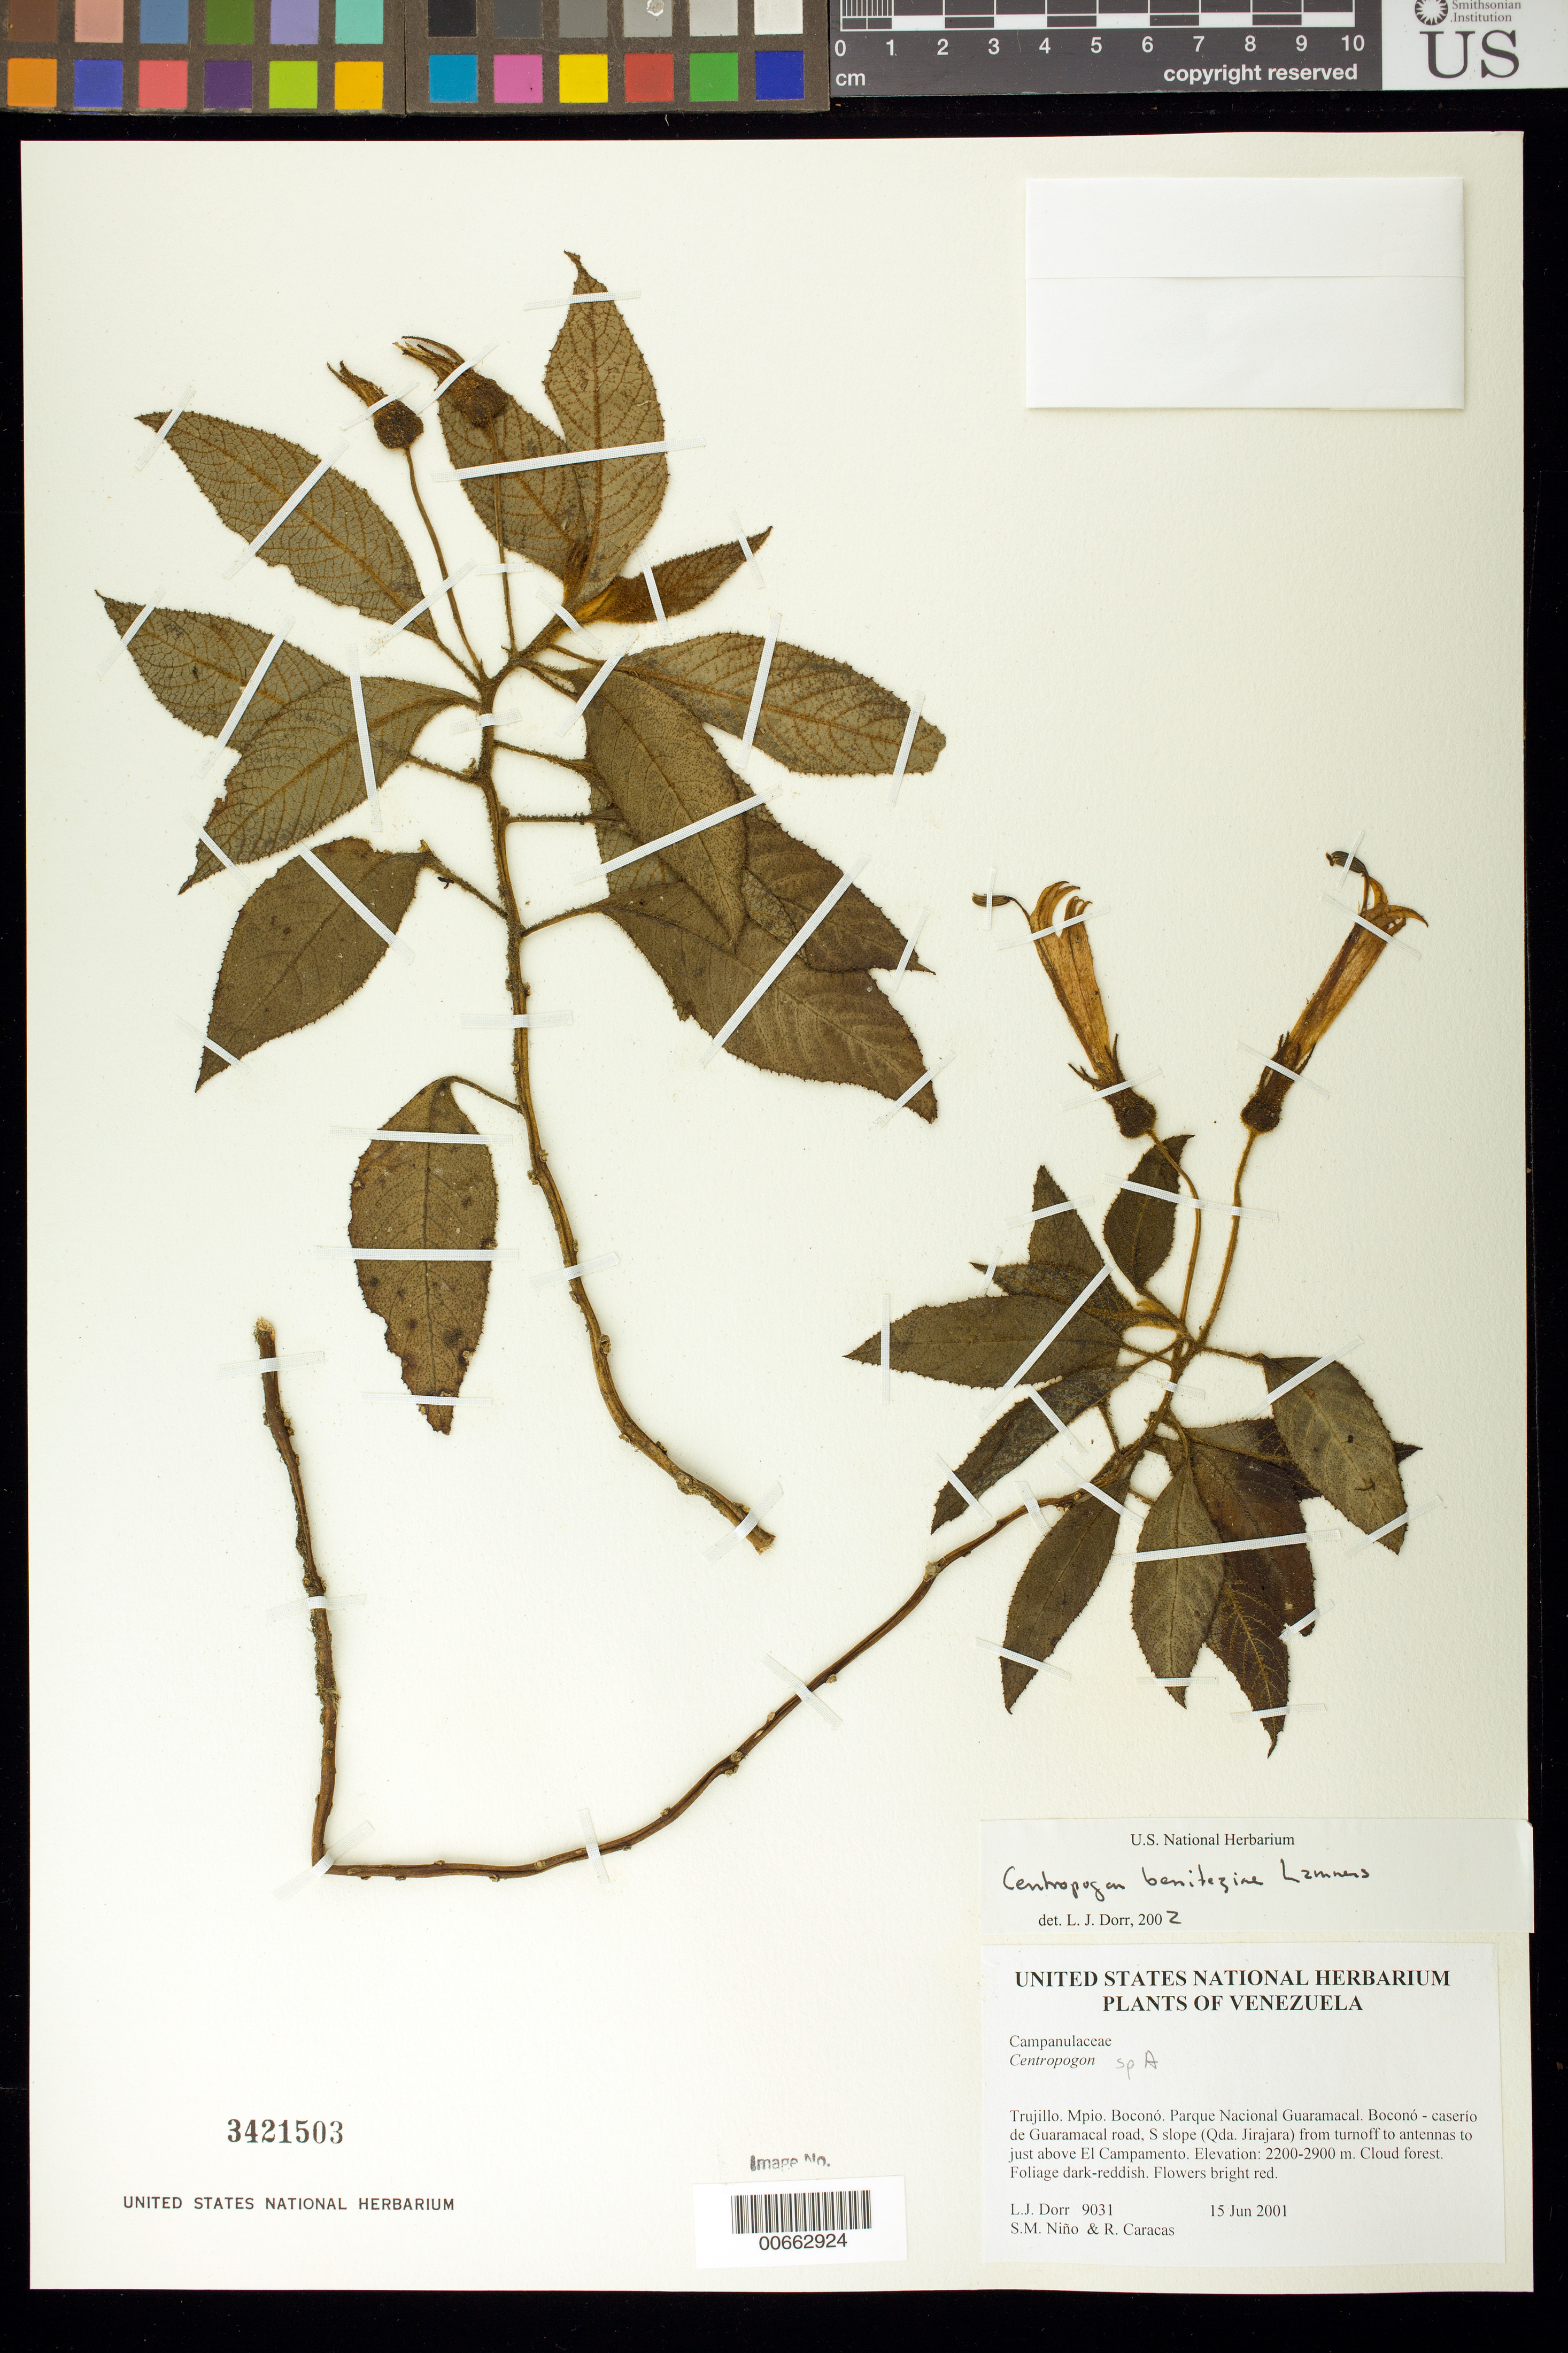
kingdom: Plantae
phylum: Tracheophyta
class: Magnoliopsida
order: Asterales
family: Campanulaceae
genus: Centropogon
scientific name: Centropogon sp.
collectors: L. J. Dorr, S. M. Niño & R. Caracas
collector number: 9031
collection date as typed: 15 Jun 2001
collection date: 2001-06-15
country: Venezuela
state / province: Trujillo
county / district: Boconó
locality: Parque Nacional Guaramacal. Boconó-caserío de Guaramacal road, S slope (Qda. Jirajara) from turnoff to antennas to just above El Campamento.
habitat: Cloud forest.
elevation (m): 2200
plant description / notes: PORT, US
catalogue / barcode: US 3421503